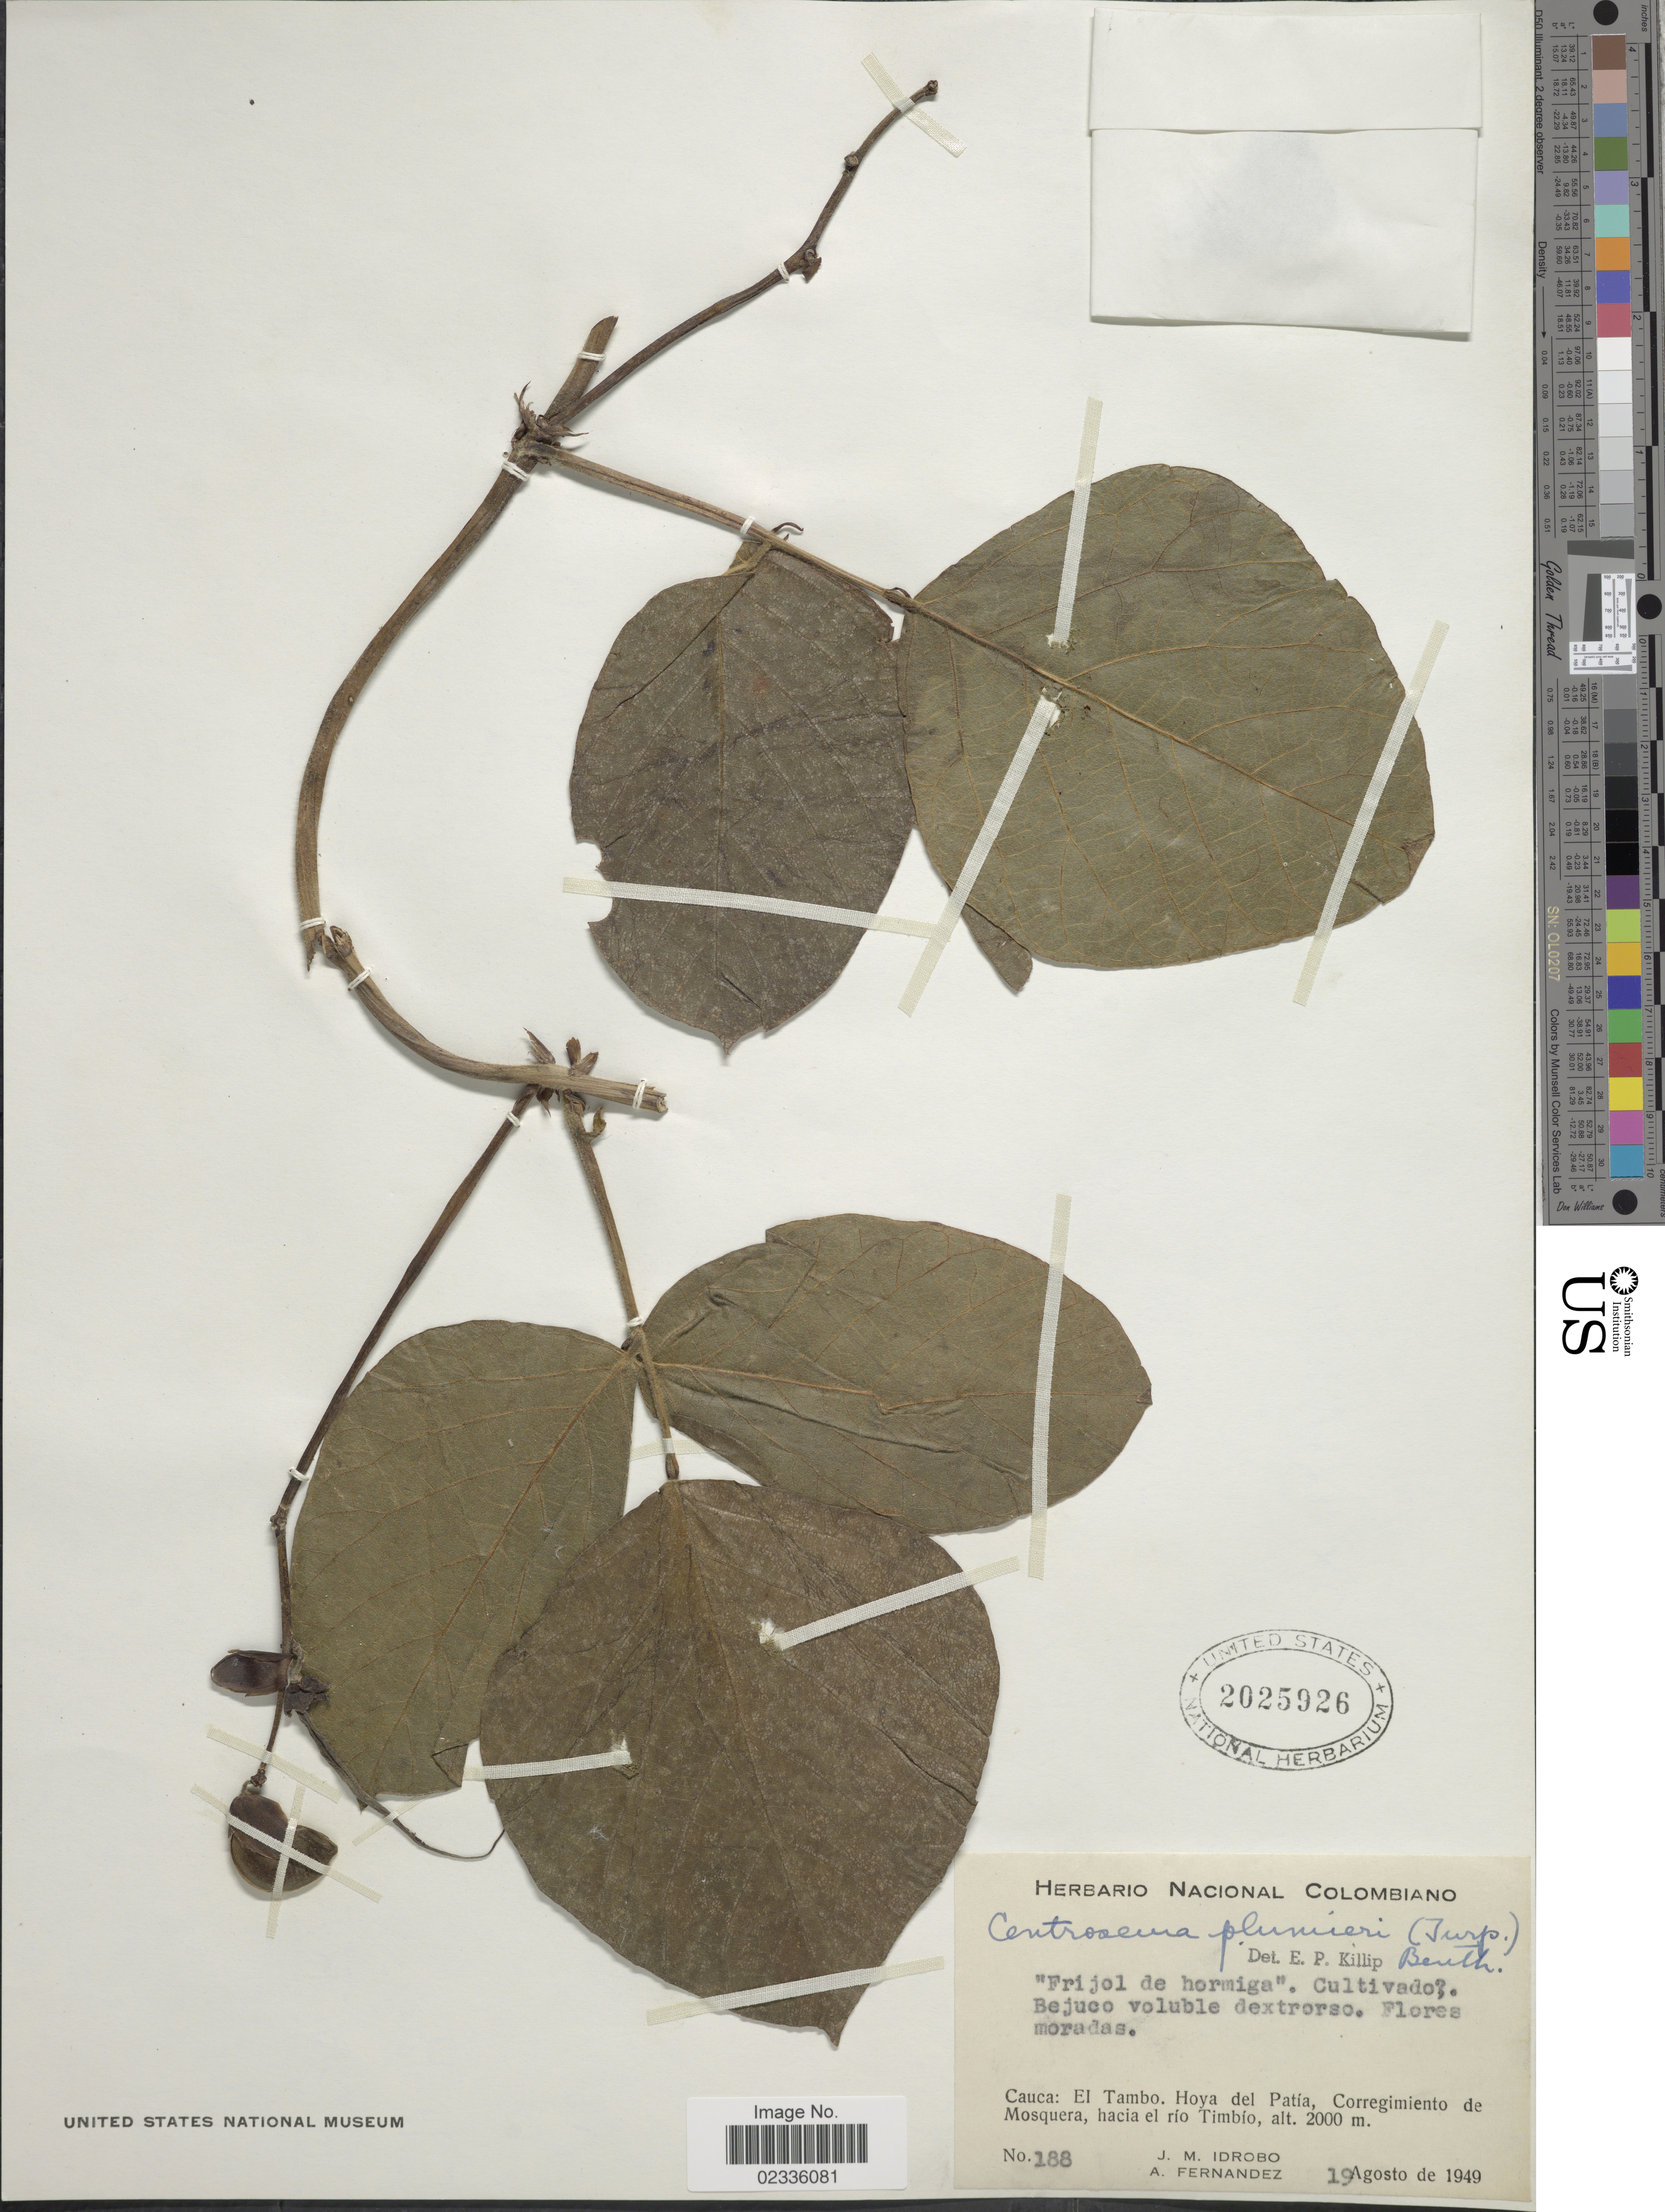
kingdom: Plantae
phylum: Tracheophyta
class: Magnoliopsida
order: Fabales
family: Fabaceae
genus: Centrosema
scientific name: Centrosema plumieri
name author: (Turpin ex Pers.) Benth.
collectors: J. M. Idrobo & A. Fernandez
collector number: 188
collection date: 1949-08-19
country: Colombia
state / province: Cauca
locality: Cauca: El Tambo, Hoya del Patia, Corregimiento de Mosquera, Hacia el rio Timbio.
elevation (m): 2000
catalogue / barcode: US 2025926